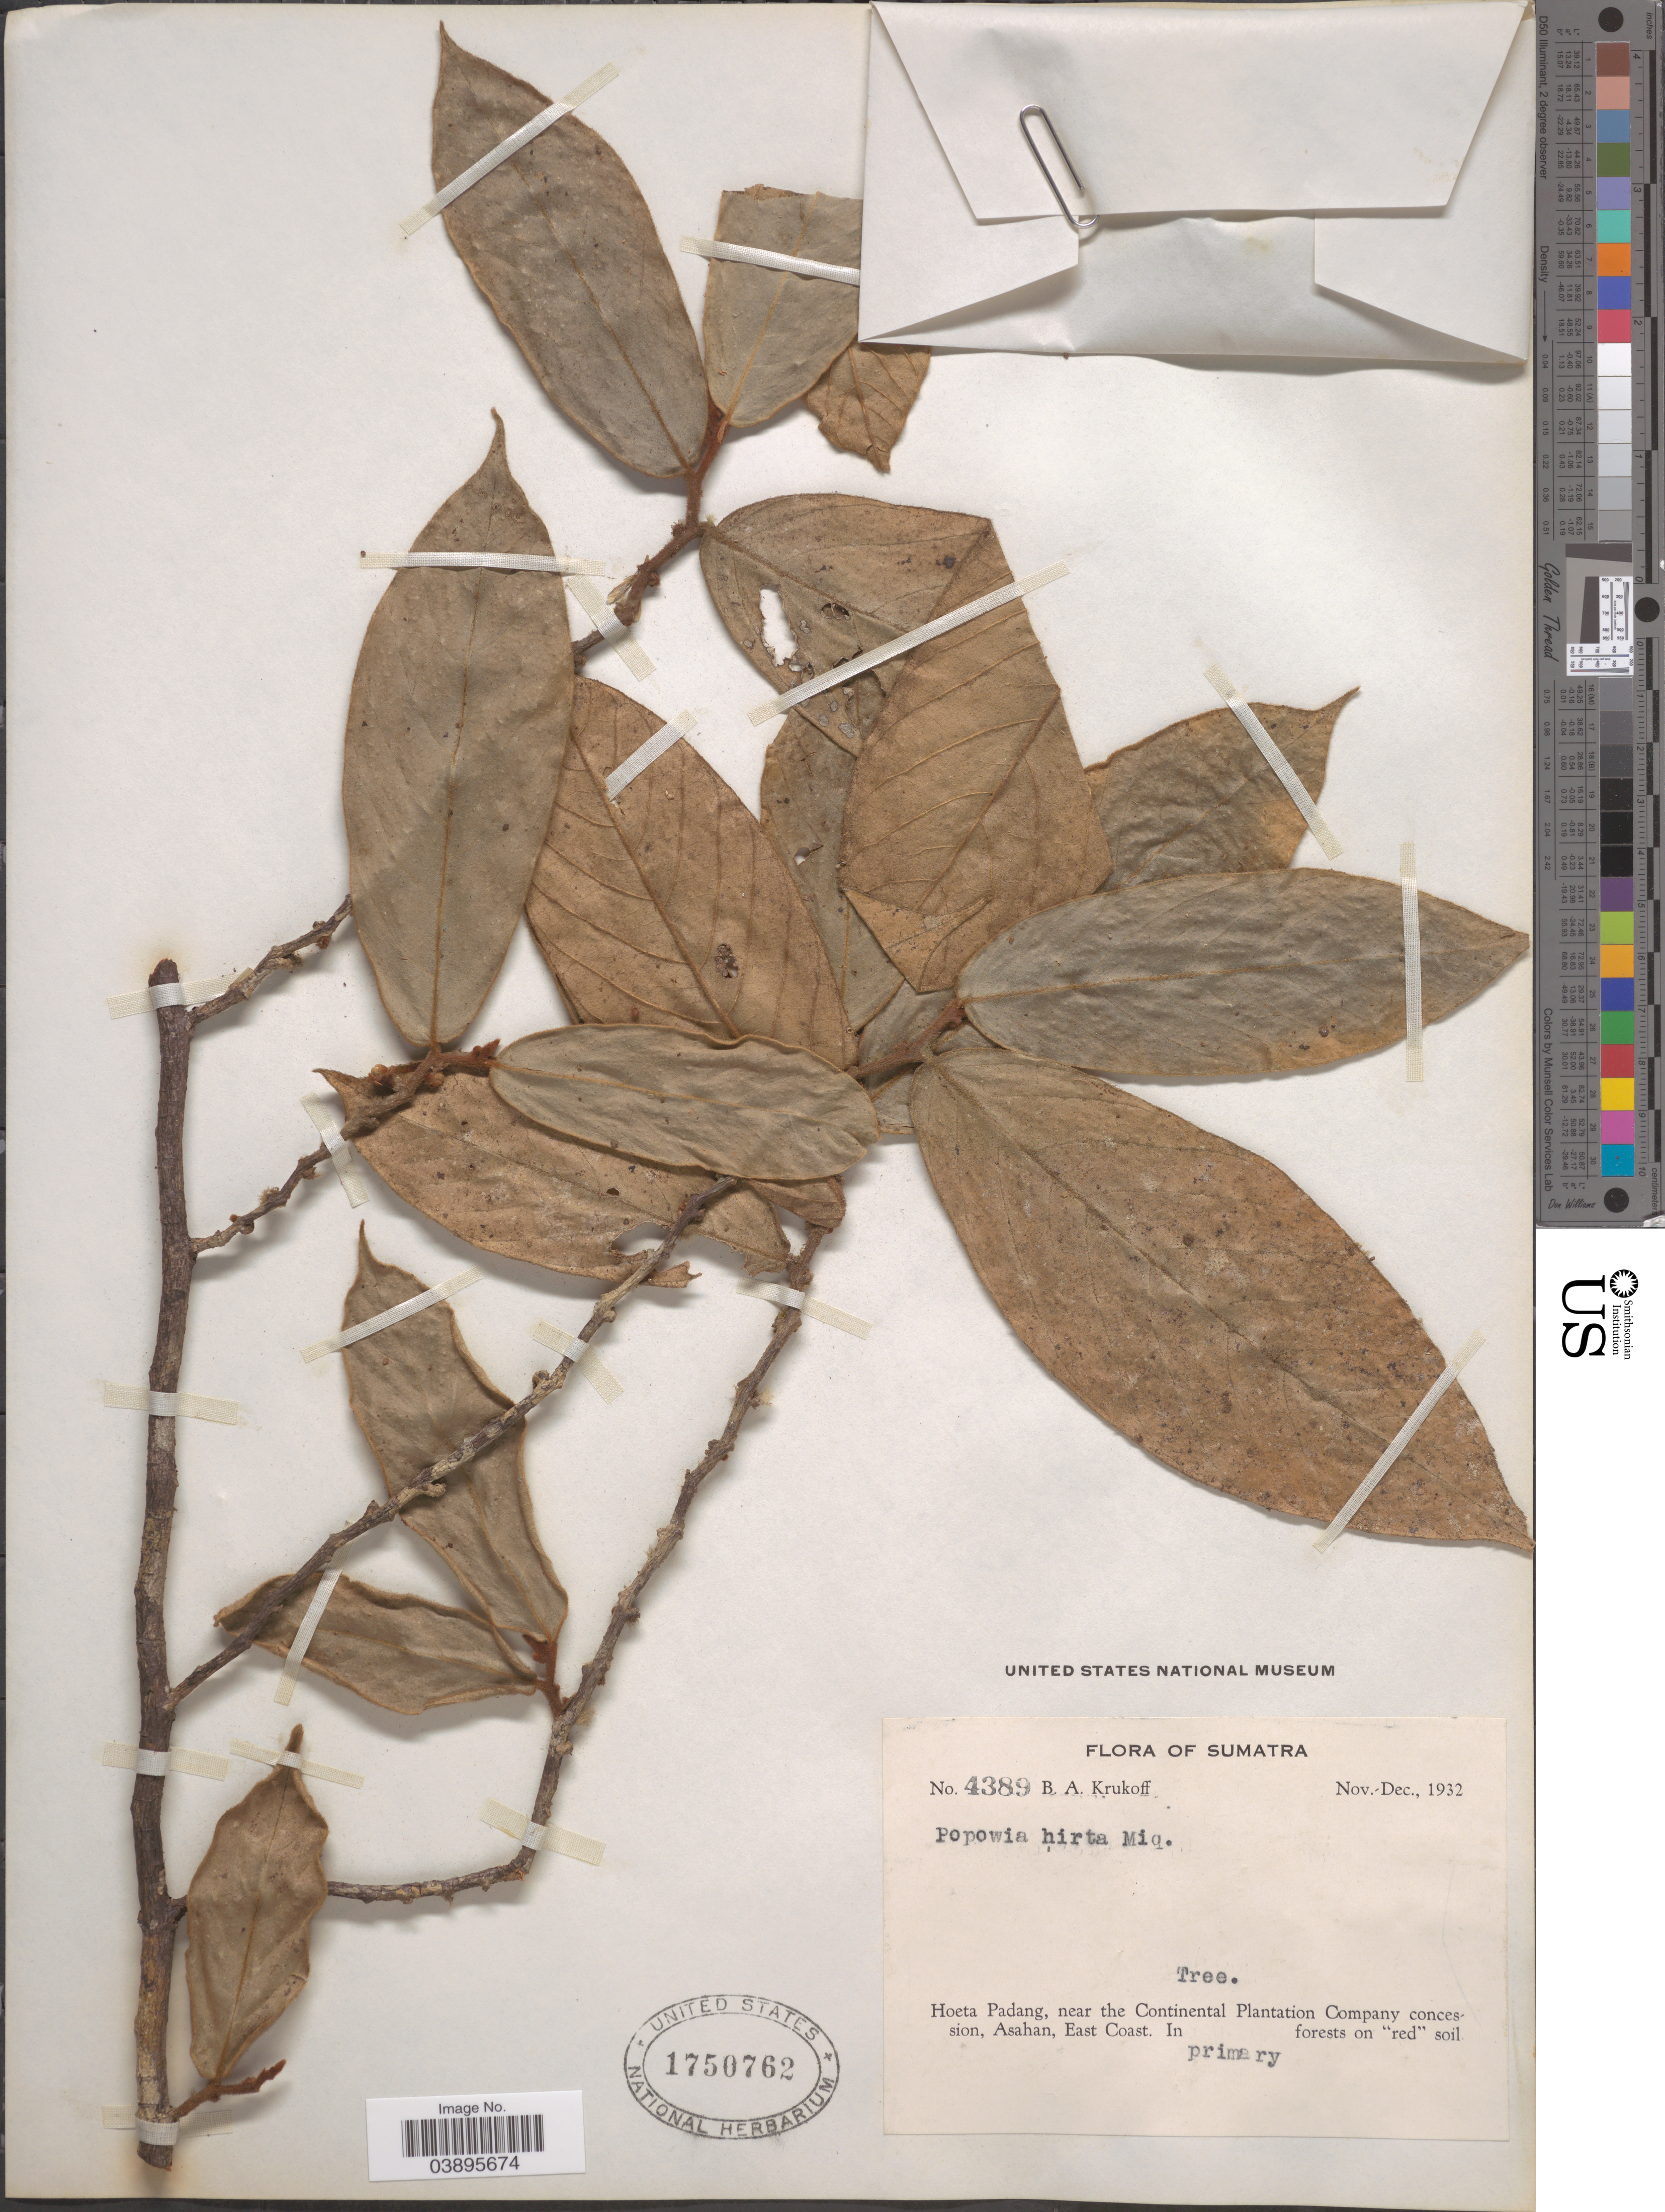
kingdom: Plantae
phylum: Tracheophyta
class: Magnoliopsida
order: Magnoliales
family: Annonaceae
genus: Popowia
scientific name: Popowia hirta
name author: Miq.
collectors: B. A. Krukoff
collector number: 4389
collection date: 1932-11/1932-12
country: Indonesia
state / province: Sumatra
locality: Hoeta Padang, near the Continental Plantation Company concession, Asahan, East Coast.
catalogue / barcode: US 1750762